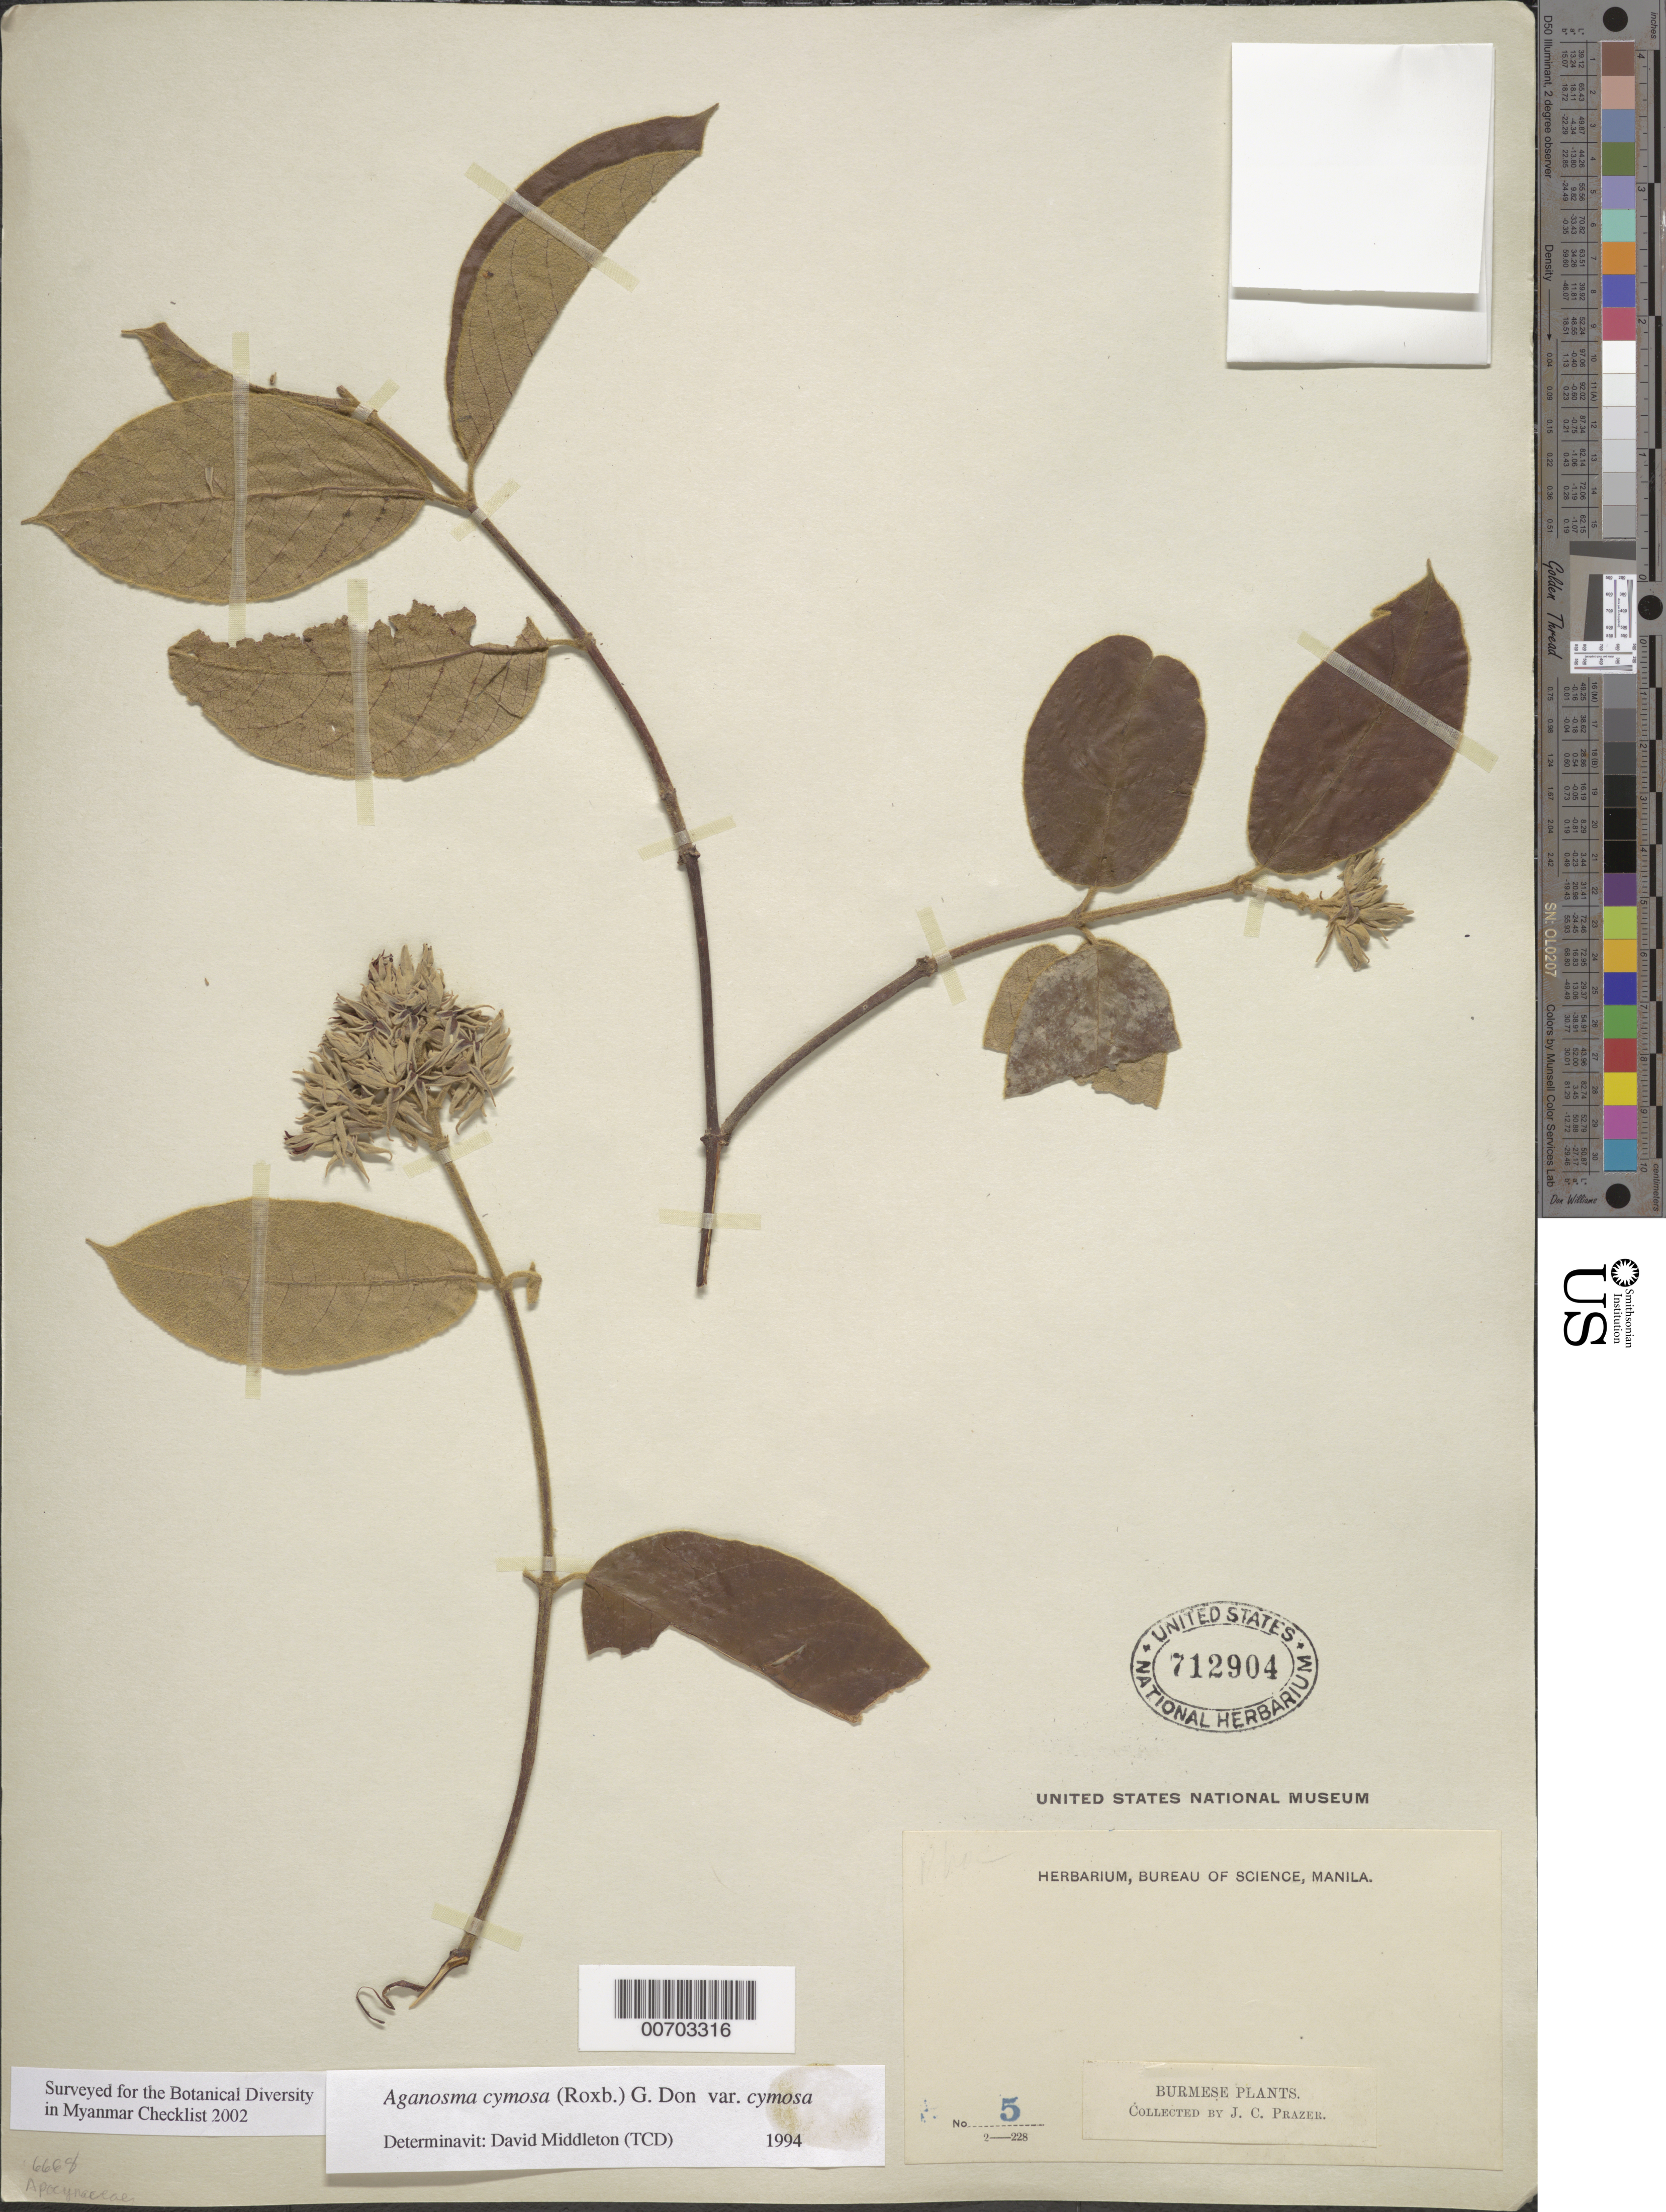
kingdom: Plantae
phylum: Tracheophyta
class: Magnoliopsida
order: Gentianales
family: Apocynaceae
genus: Aganosma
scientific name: Aganosma cymosa var. cymosa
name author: (Roxb.) G. Don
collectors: J. Prazer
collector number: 5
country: Myanmar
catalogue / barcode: US 712904